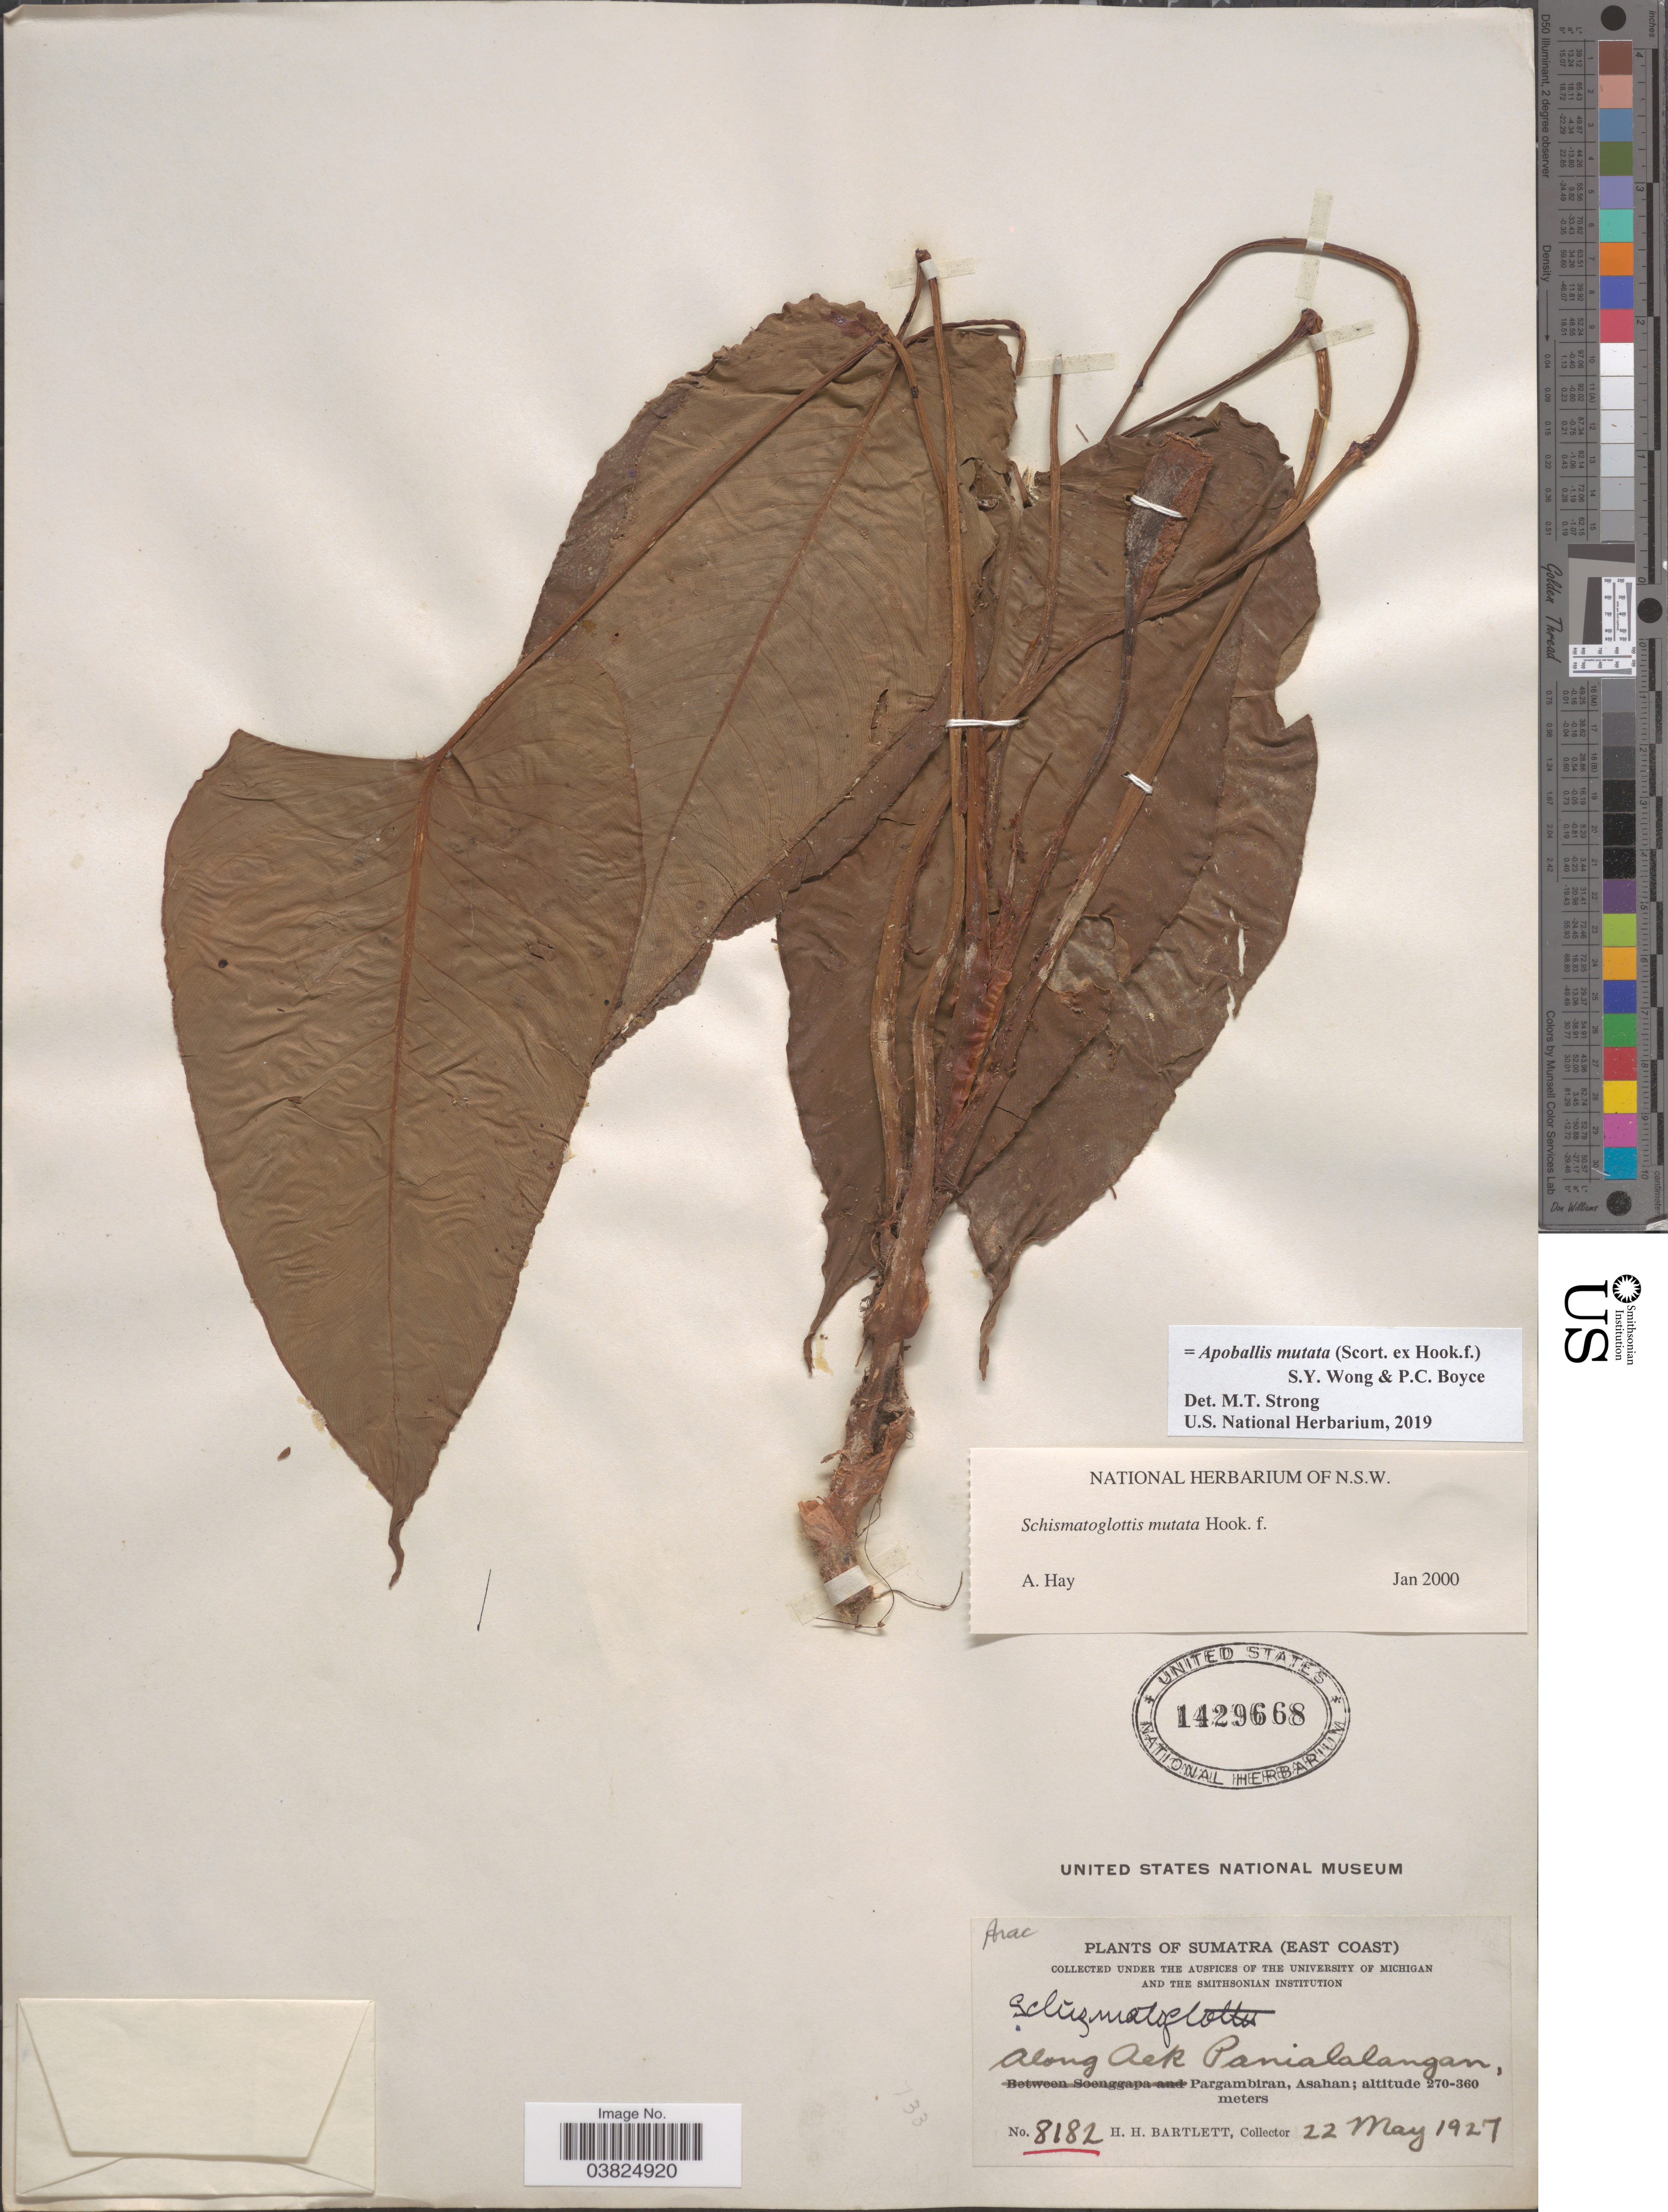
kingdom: Plantae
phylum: Tracheophyta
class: Liliopsida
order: Alismatales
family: Araceae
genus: Apoballis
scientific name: Apoballis mutata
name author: (Scort. ex Hook. f.) S.Y. Wong & P.C. Boyce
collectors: H. H. Bartlett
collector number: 8182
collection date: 1927-05-22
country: Indonesia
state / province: Sumatra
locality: (East Coast). Along Aek Panialalangan, Pargambiran, Asahan.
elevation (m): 270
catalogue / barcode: US 1429668